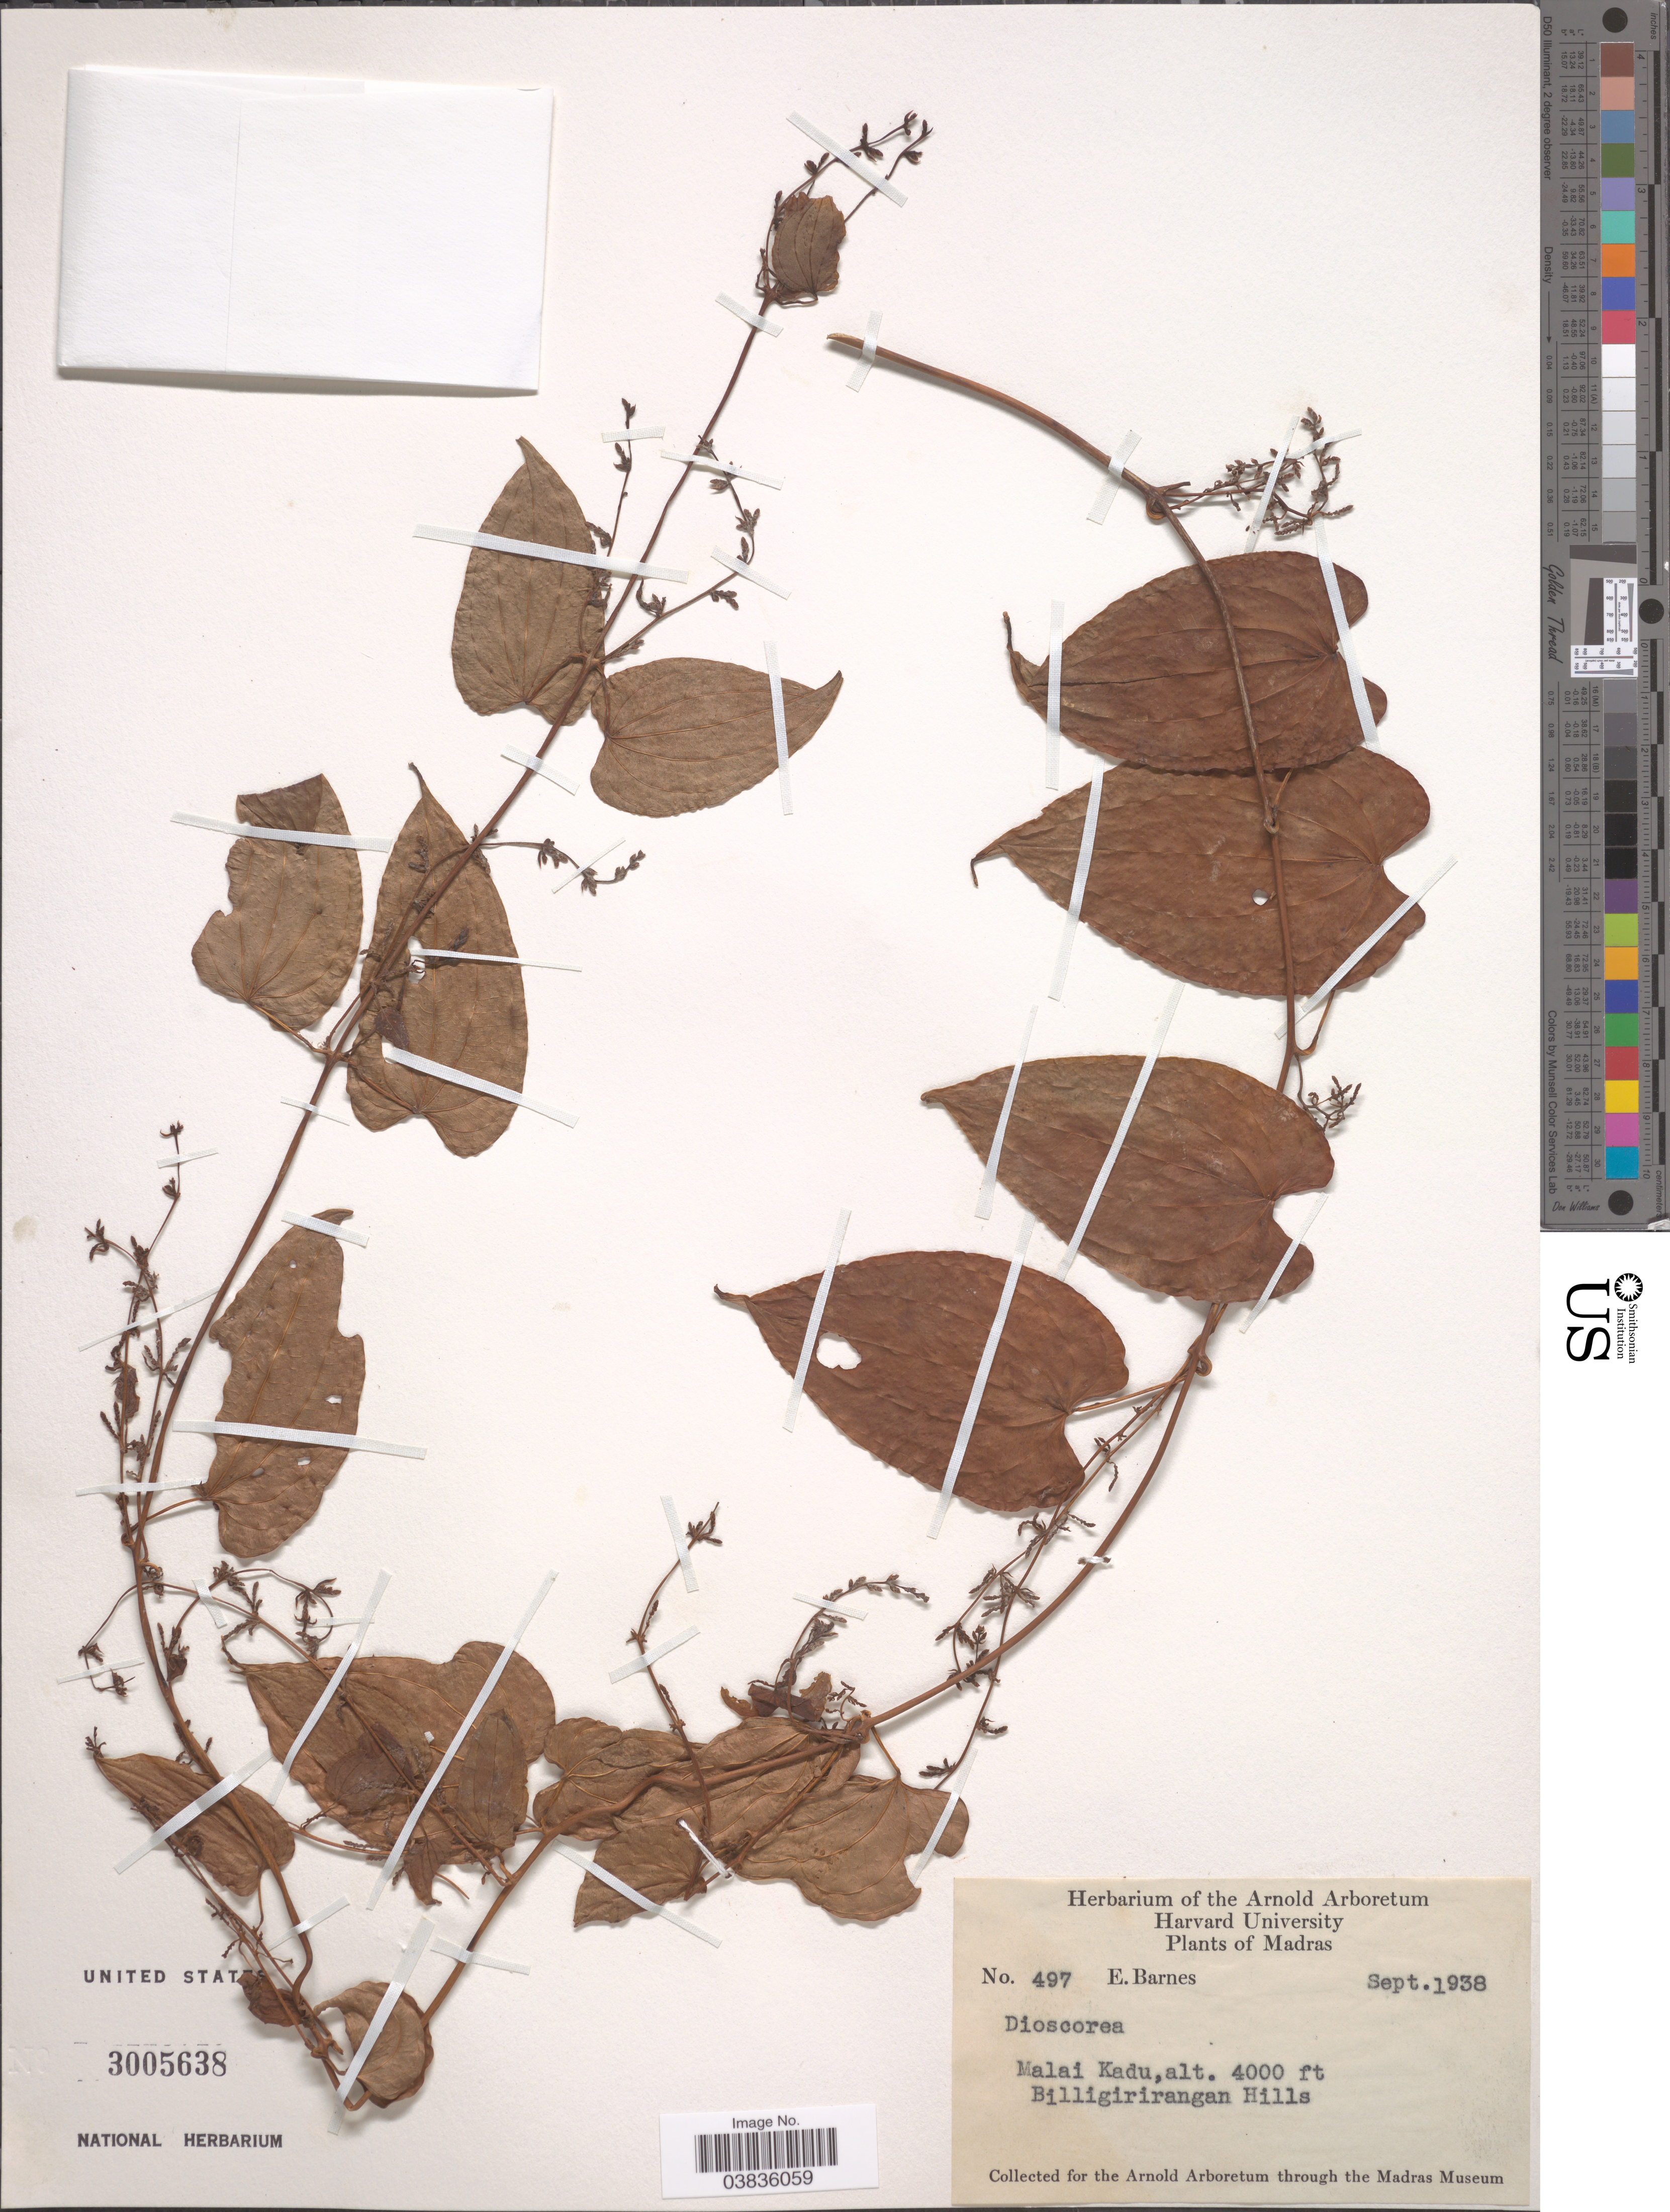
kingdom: Plantae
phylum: Tracheophyta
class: Liliopsida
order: Dioscoreales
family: Dioscoreaceae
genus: Dioscorea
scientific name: Dioscorea sp.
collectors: E. Barnes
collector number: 497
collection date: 1938-09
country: India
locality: Madras. Malai Kadu. Billigirirangan Hills.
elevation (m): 1219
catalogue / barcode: US 3005638